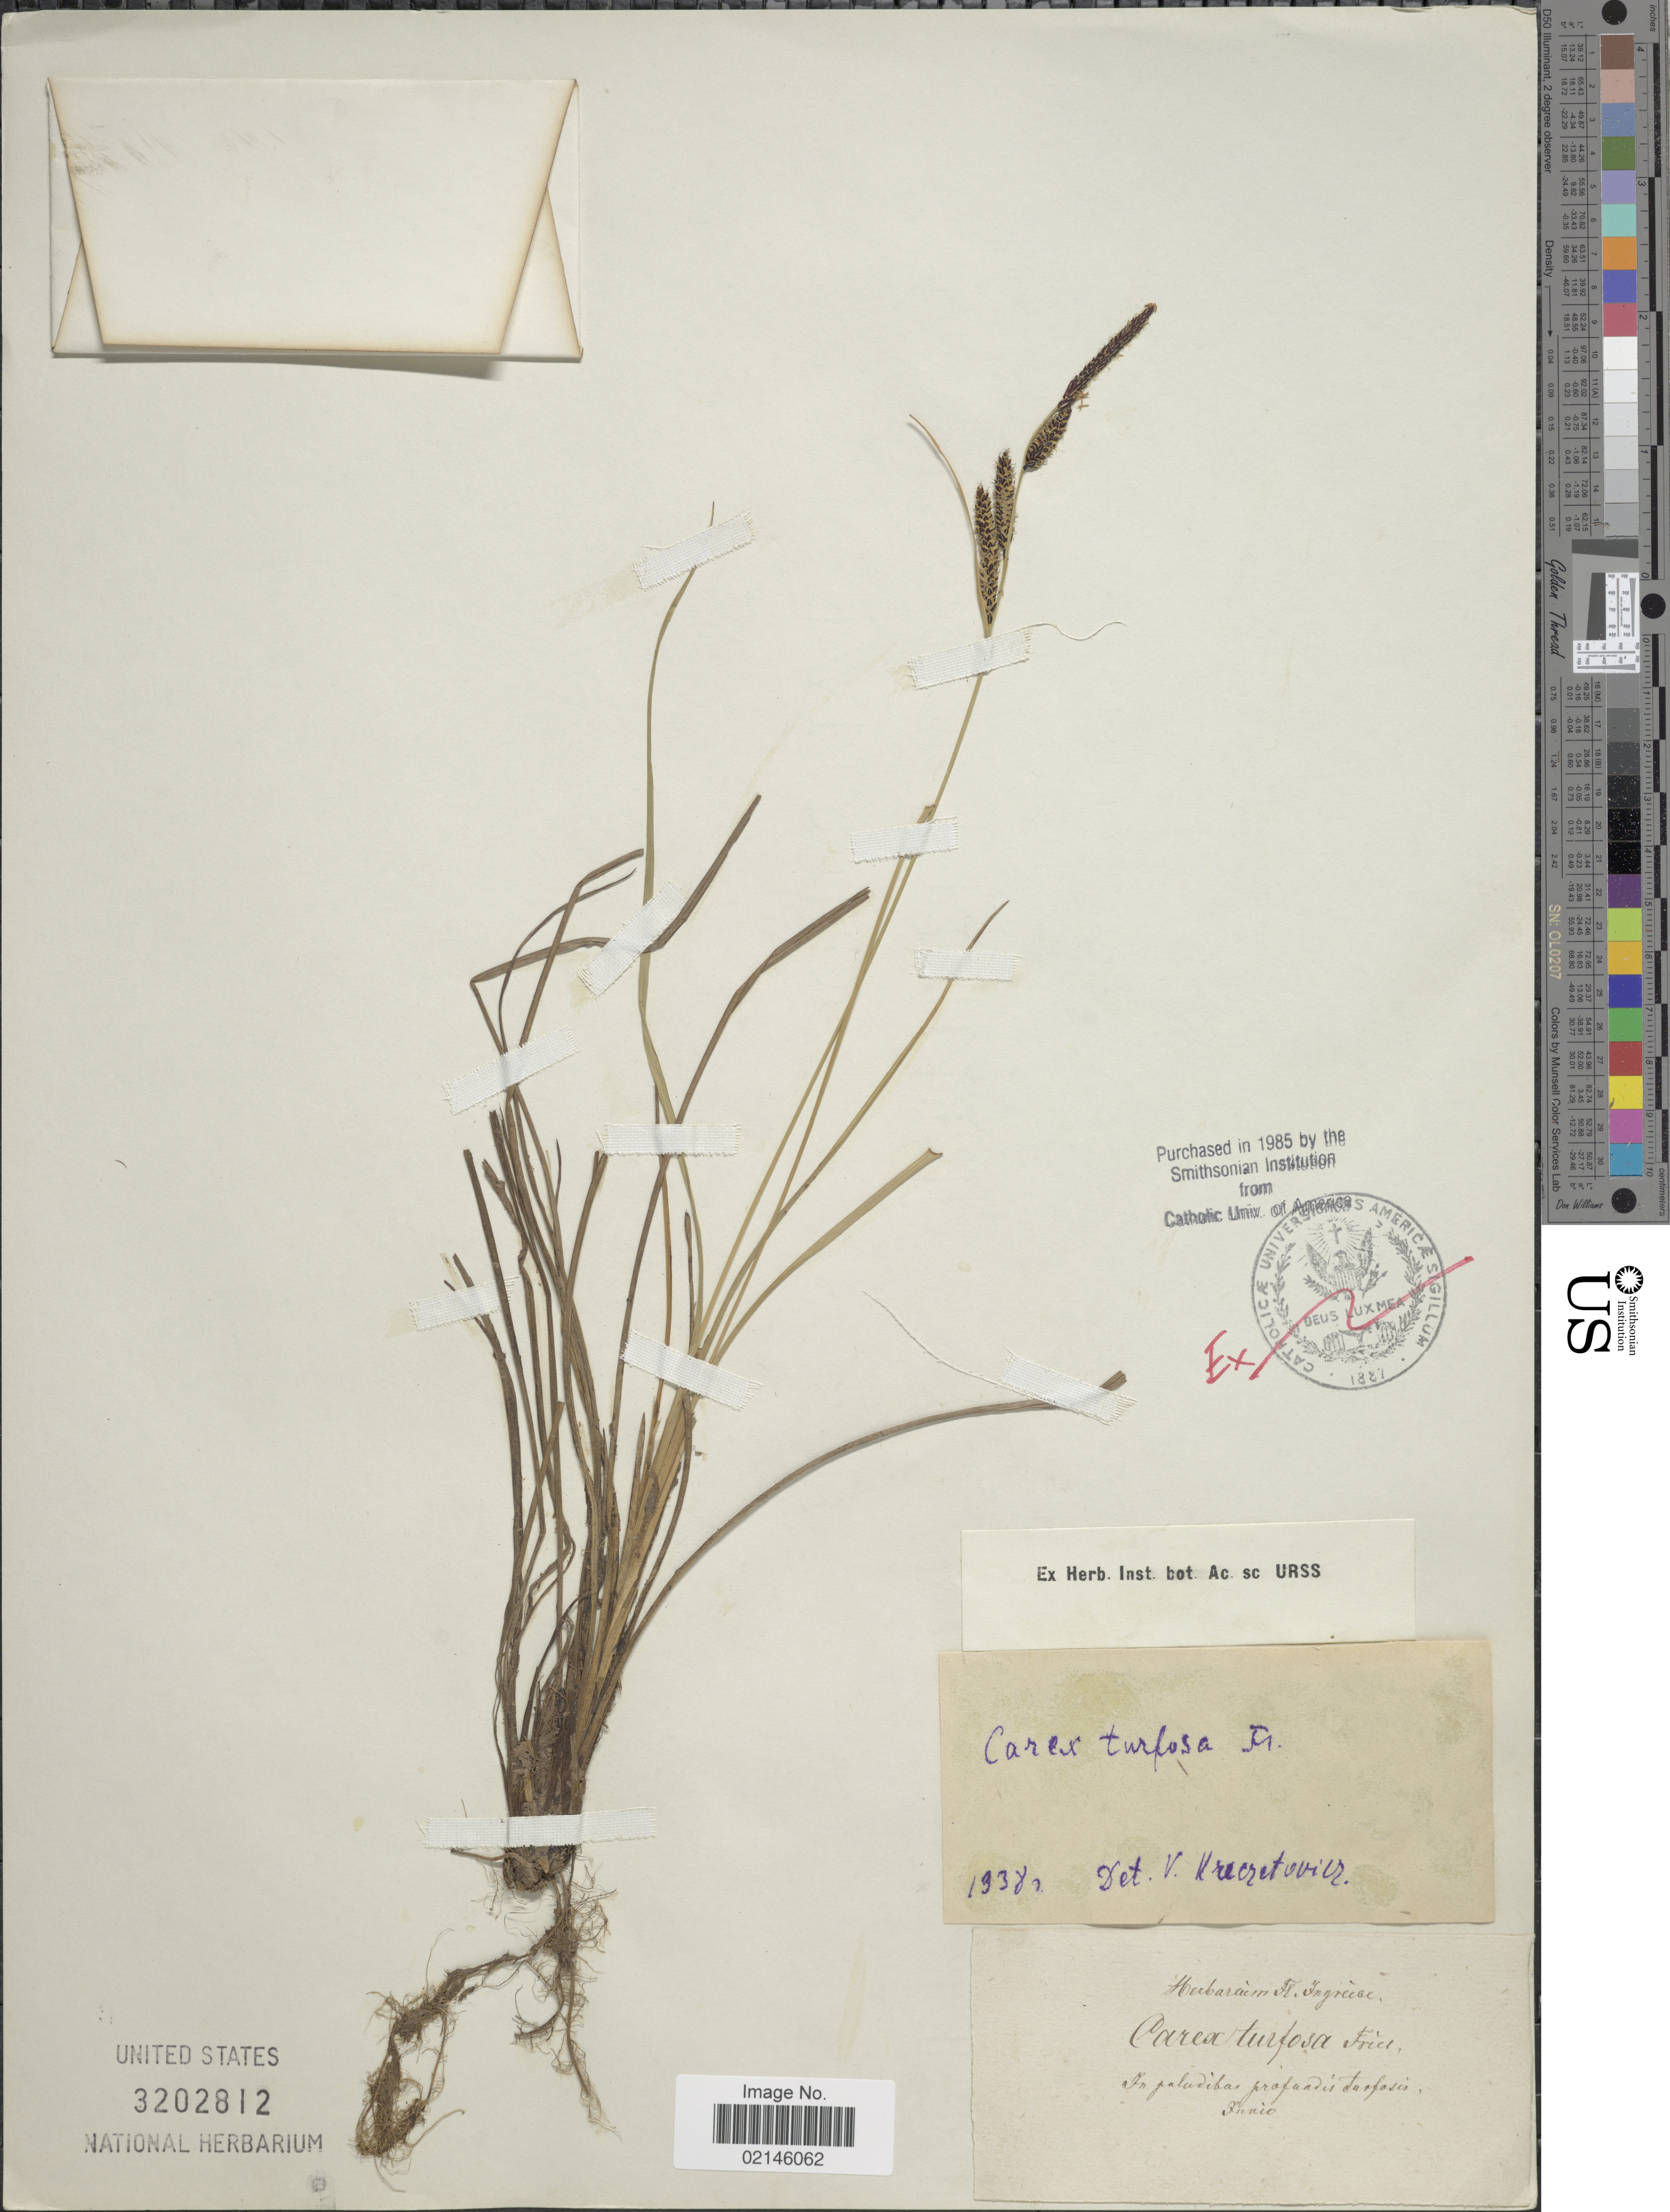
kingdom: Plantae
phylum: Tracheophyta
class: Liliopsida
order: Poales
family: Cyperaceae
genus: Carex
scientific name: Carex x turfosa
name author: Fr.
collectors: Herbarium Florae Ingricae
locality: In paludibus prafundis turfosis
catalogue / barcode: US 3202812